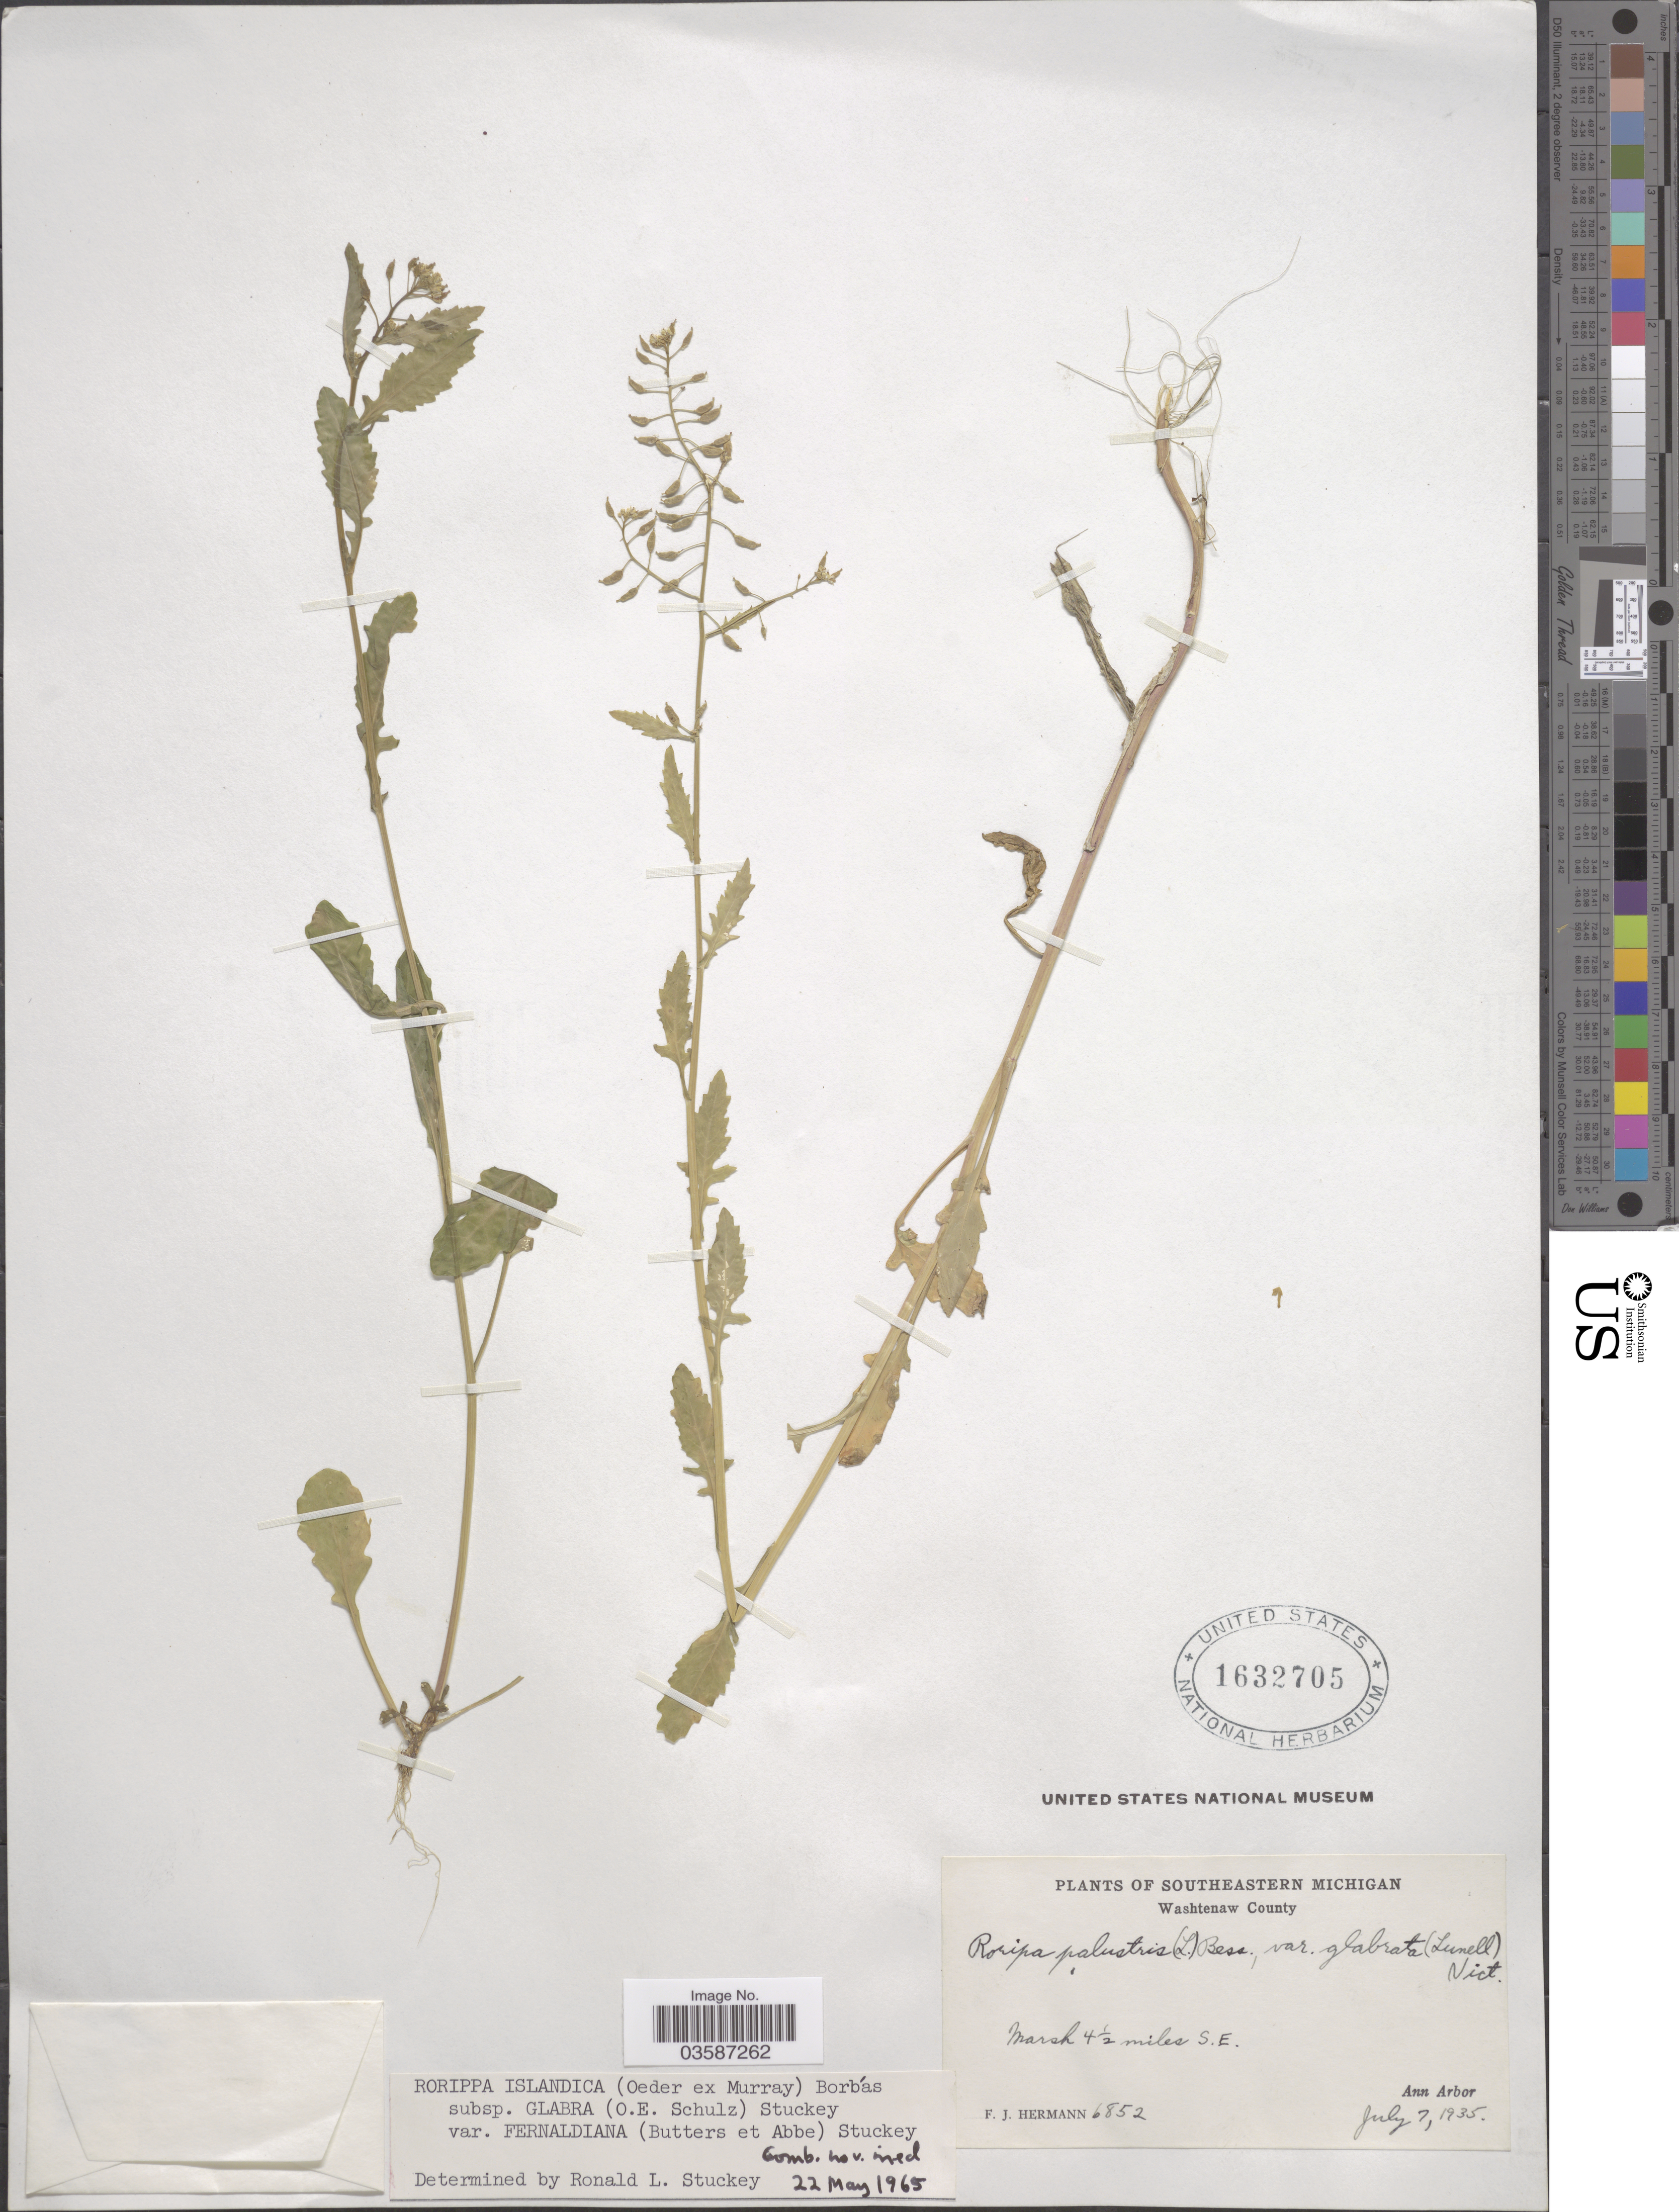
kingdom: Plantae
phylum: Tracheophyta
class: Magnoliopsida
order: Brassicales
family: Brassicaceae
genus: Rorippa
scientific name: Rorippa islandica var. fernaldiana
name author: Butters & Abbe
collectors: F. J. Hermann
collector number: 6852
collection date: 1935-07-07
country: United States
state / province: Michigan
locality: Southeastern Michigan. Washtenaw County. Marsh 4½ miles S.E. Ann Arbor.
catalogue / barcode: US 1632705